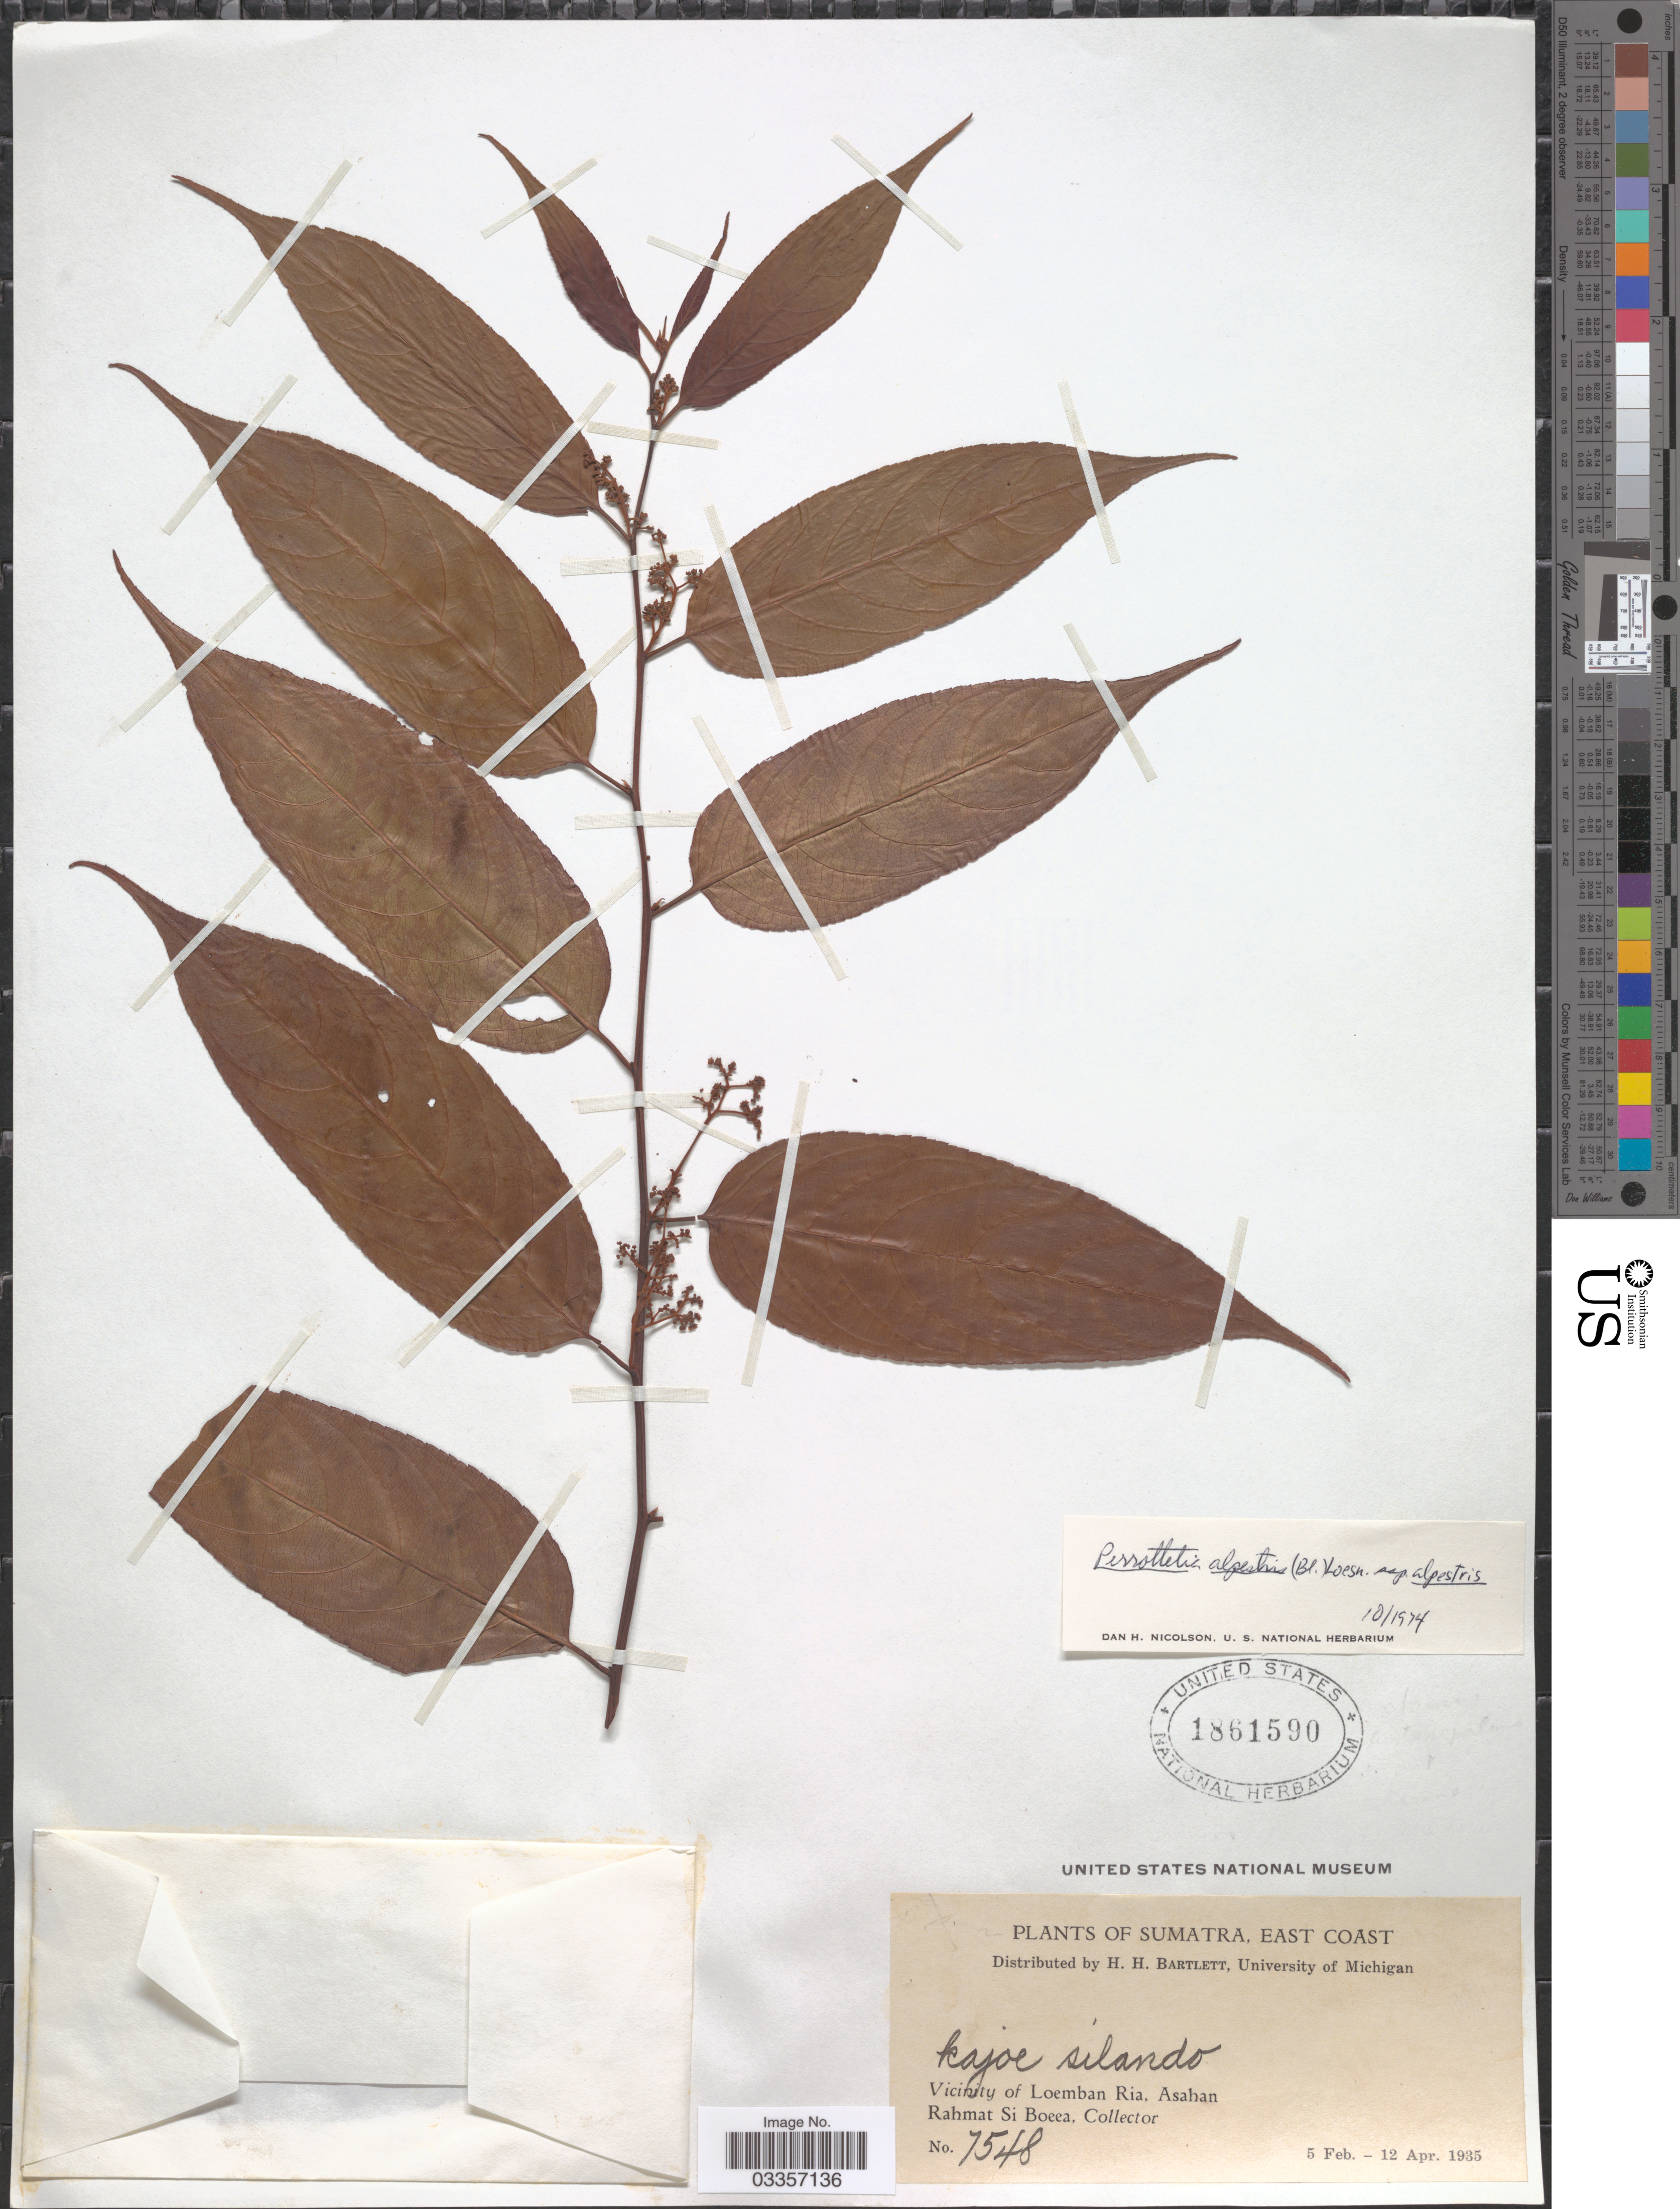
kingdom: Plantae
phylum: Tracheophyta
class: Magnoliopsida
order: Huerteales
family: Dipentodontaceae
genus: Perrottetia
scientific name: Perrottetia alpestris subsp. alpestris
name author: (Blume) Loes.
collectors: Rahmat Si Boeea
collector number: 7548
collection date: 1935-02-05/1935-04-12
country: Indonesia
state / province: Sumatra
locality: East Coast, Vicinity of Loemban Ria, Asahan.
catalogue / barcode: US 1861590